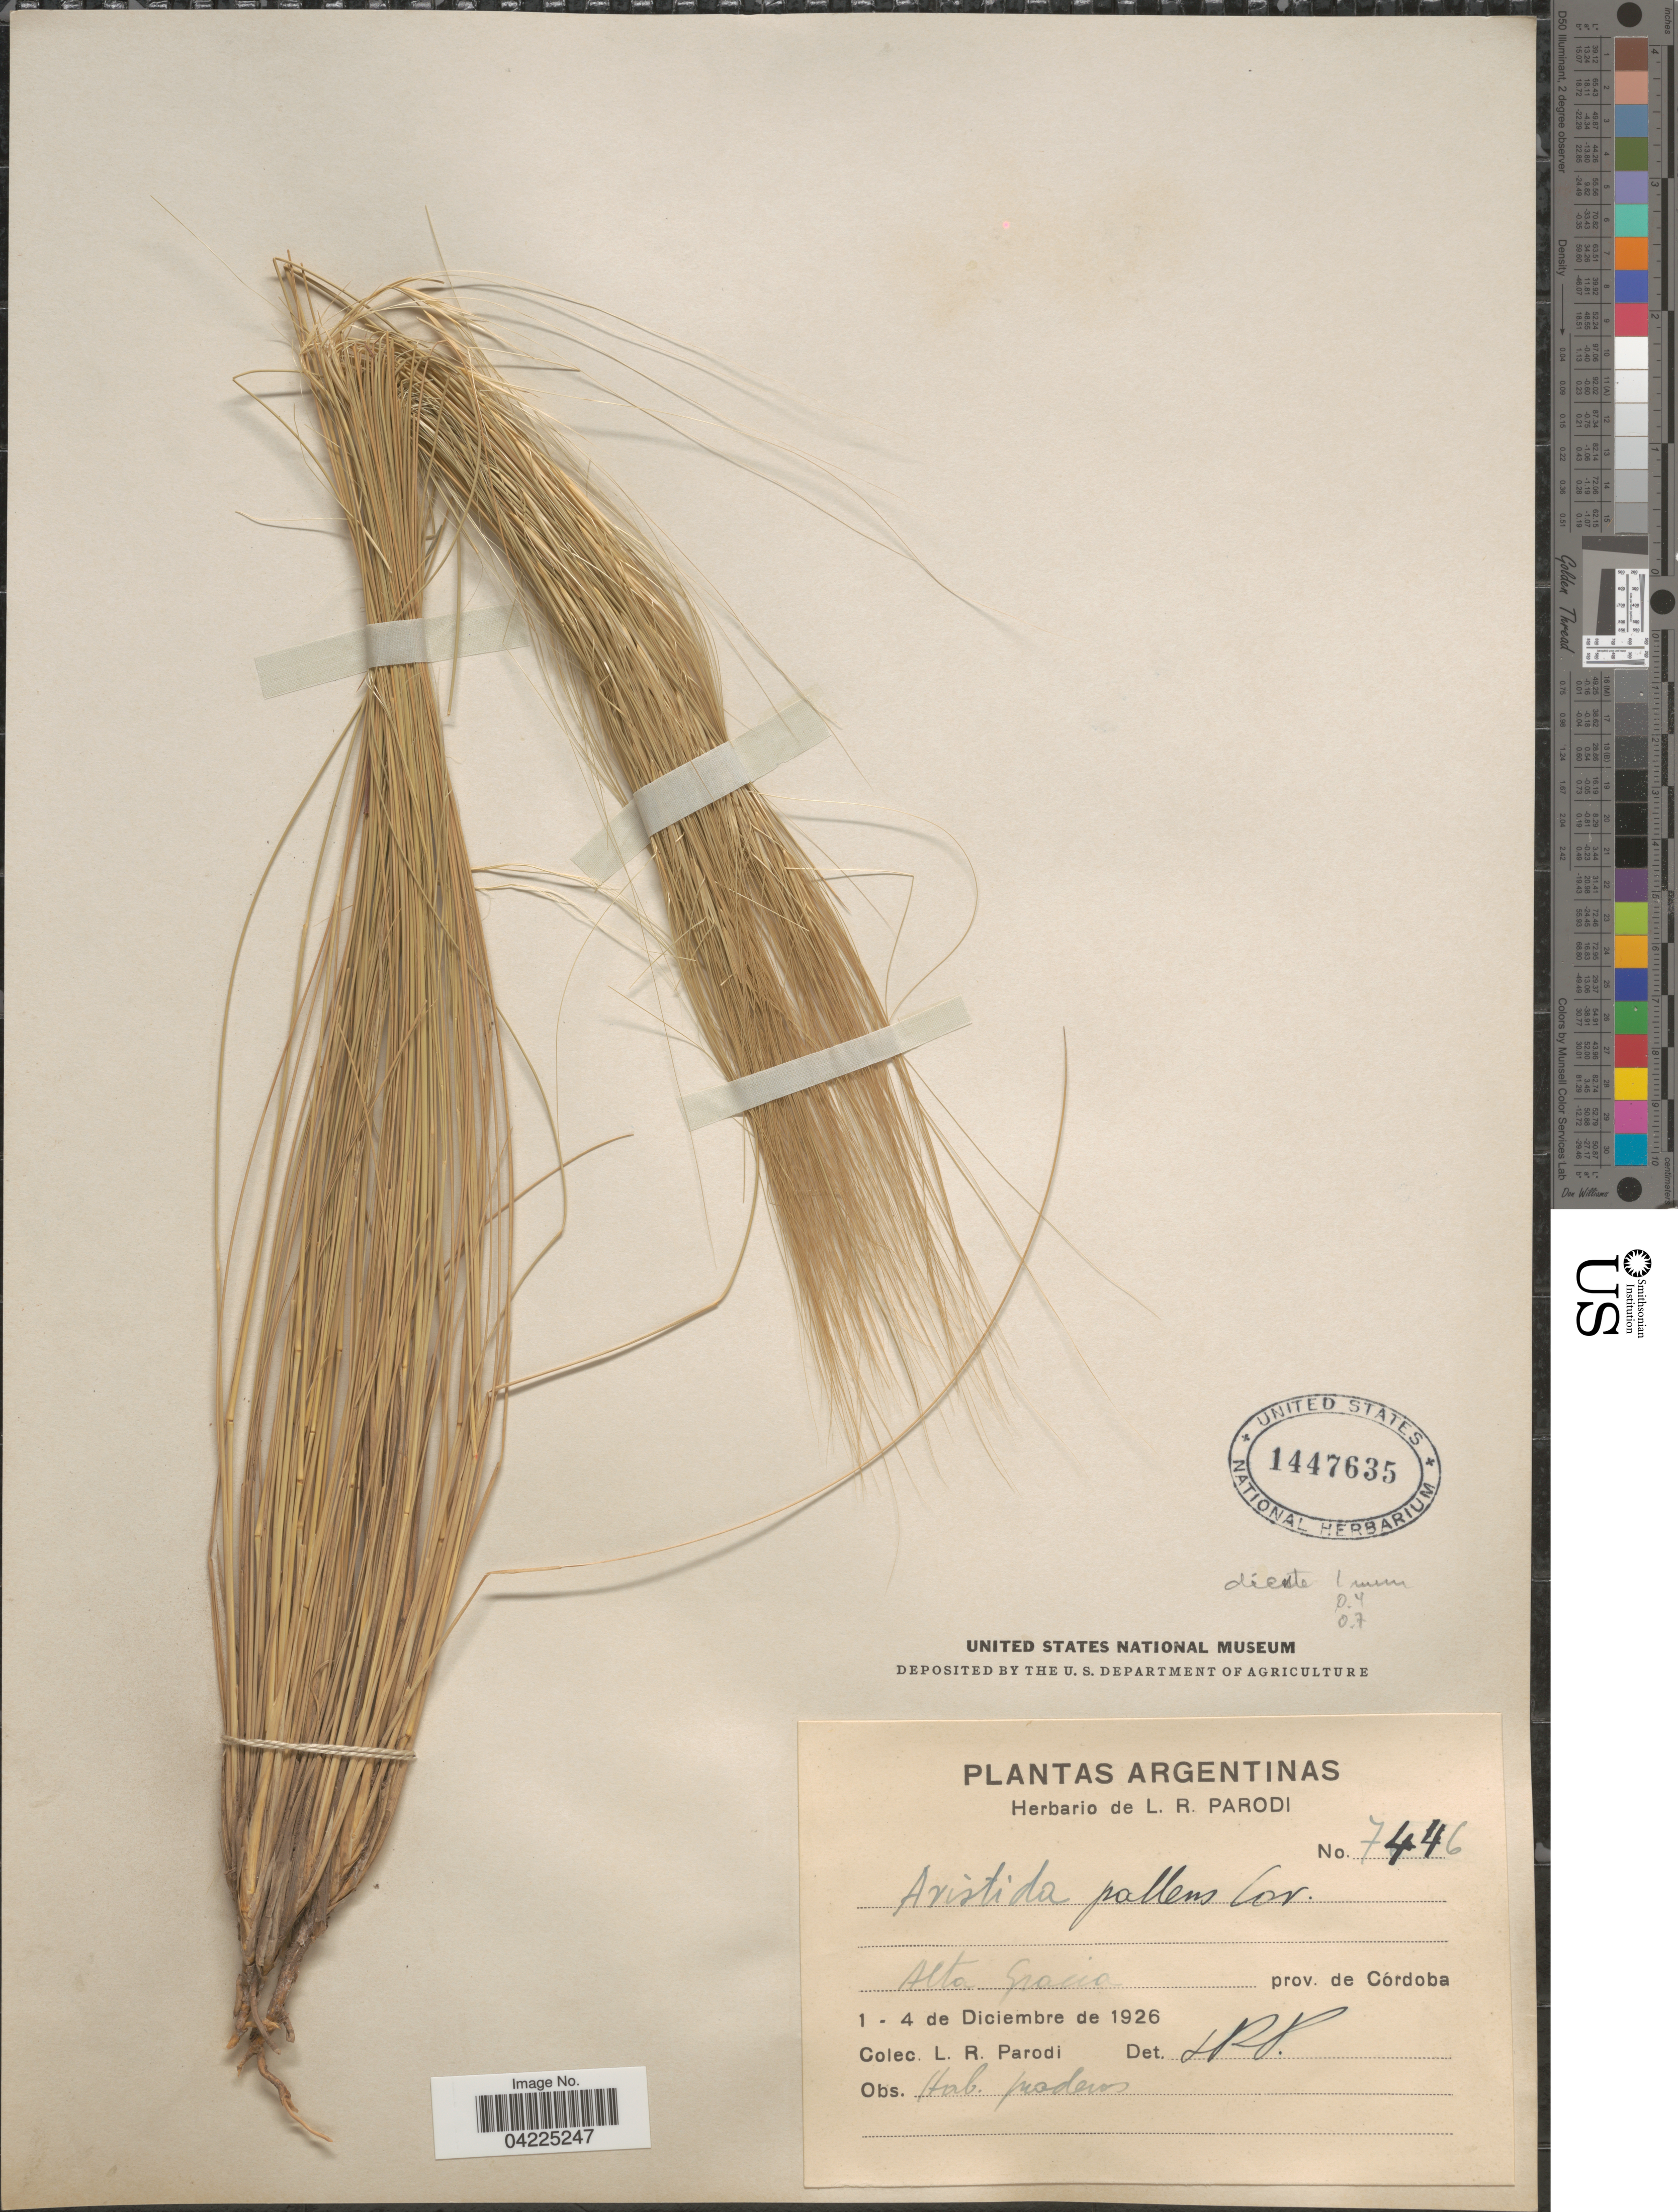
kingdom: Plantae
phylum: Tracheophyta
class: Liliopsida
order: Poales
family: Poaceae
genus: Aristida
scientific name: Aristida pallens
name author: Cav.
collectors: L. R. Parodi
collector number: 7446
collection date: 1926-12-01/1926-12-04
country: Argentina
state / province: Cordoba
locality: Alta Gracia.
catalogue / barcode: US 1447635